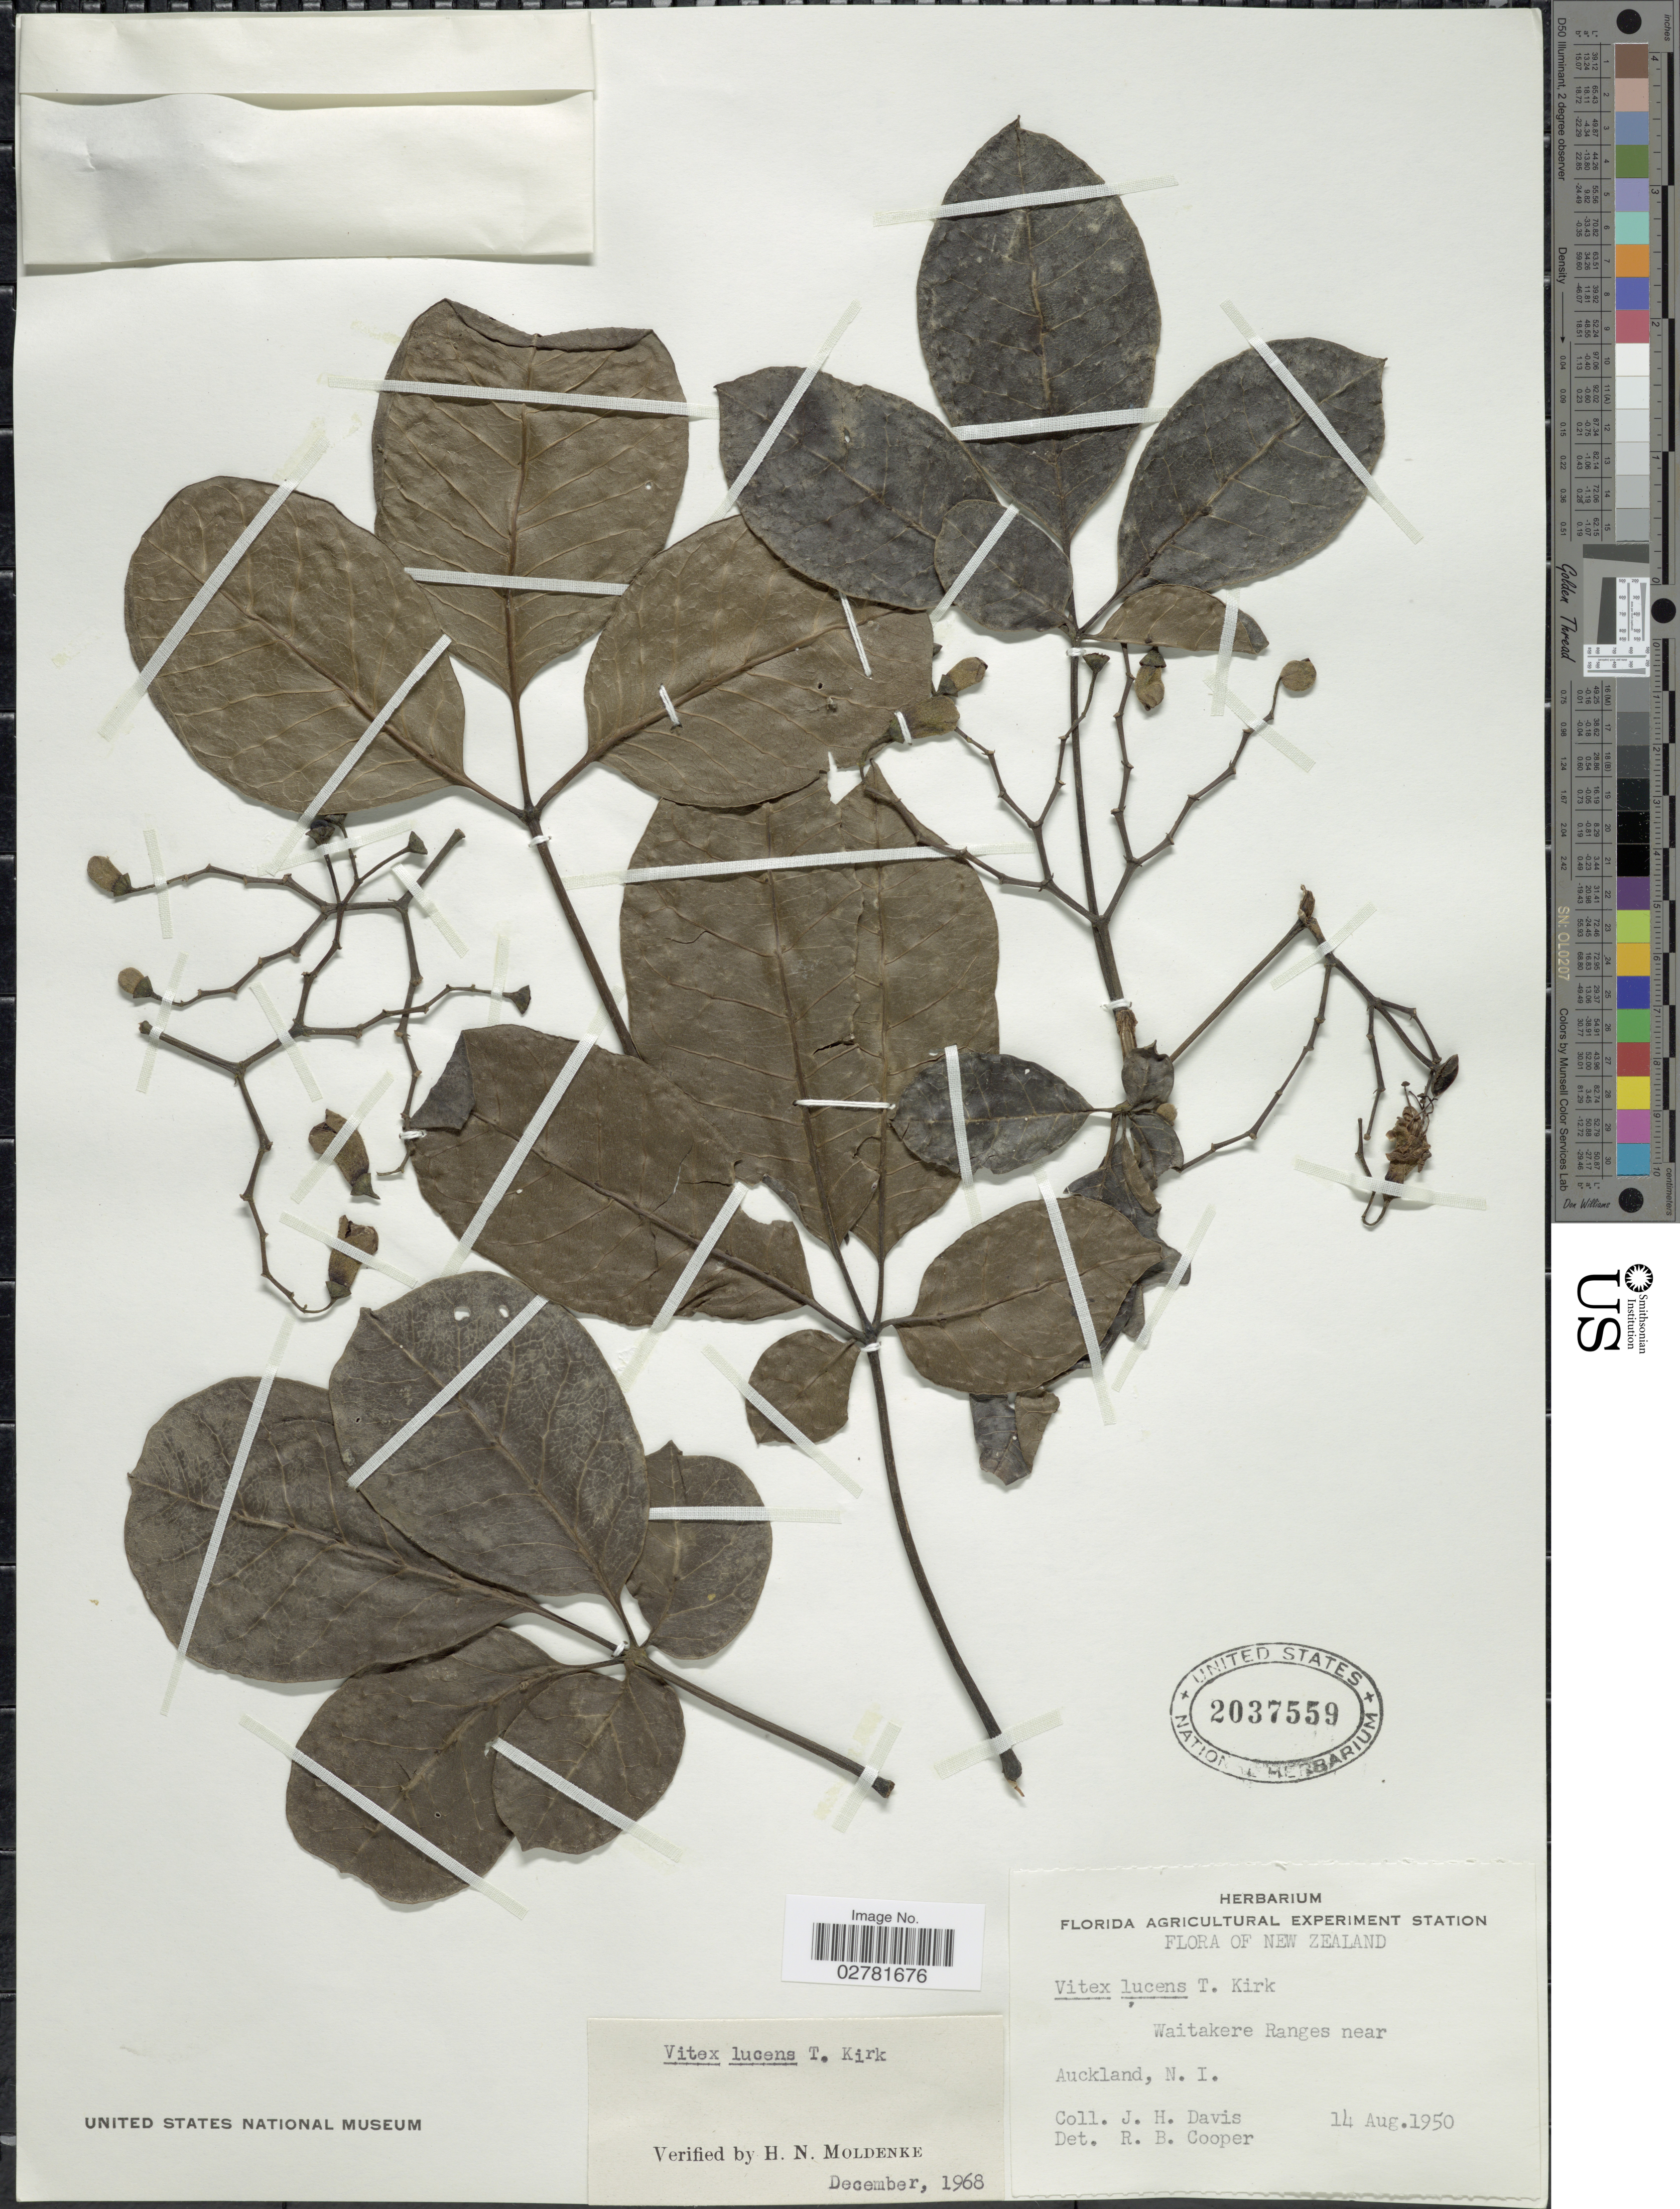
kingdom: Plantae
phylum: Tracheophyta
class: Magnoliopsida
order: Lamiales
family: Lamiaceae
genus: Vitex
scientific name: Vitex lucens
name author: Kirk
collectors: J. Davis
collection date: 1950-08-14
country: New Zealand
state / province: Auckland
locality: Waitakere Ranges near Auckland, N.I.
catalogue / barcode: US 2037559